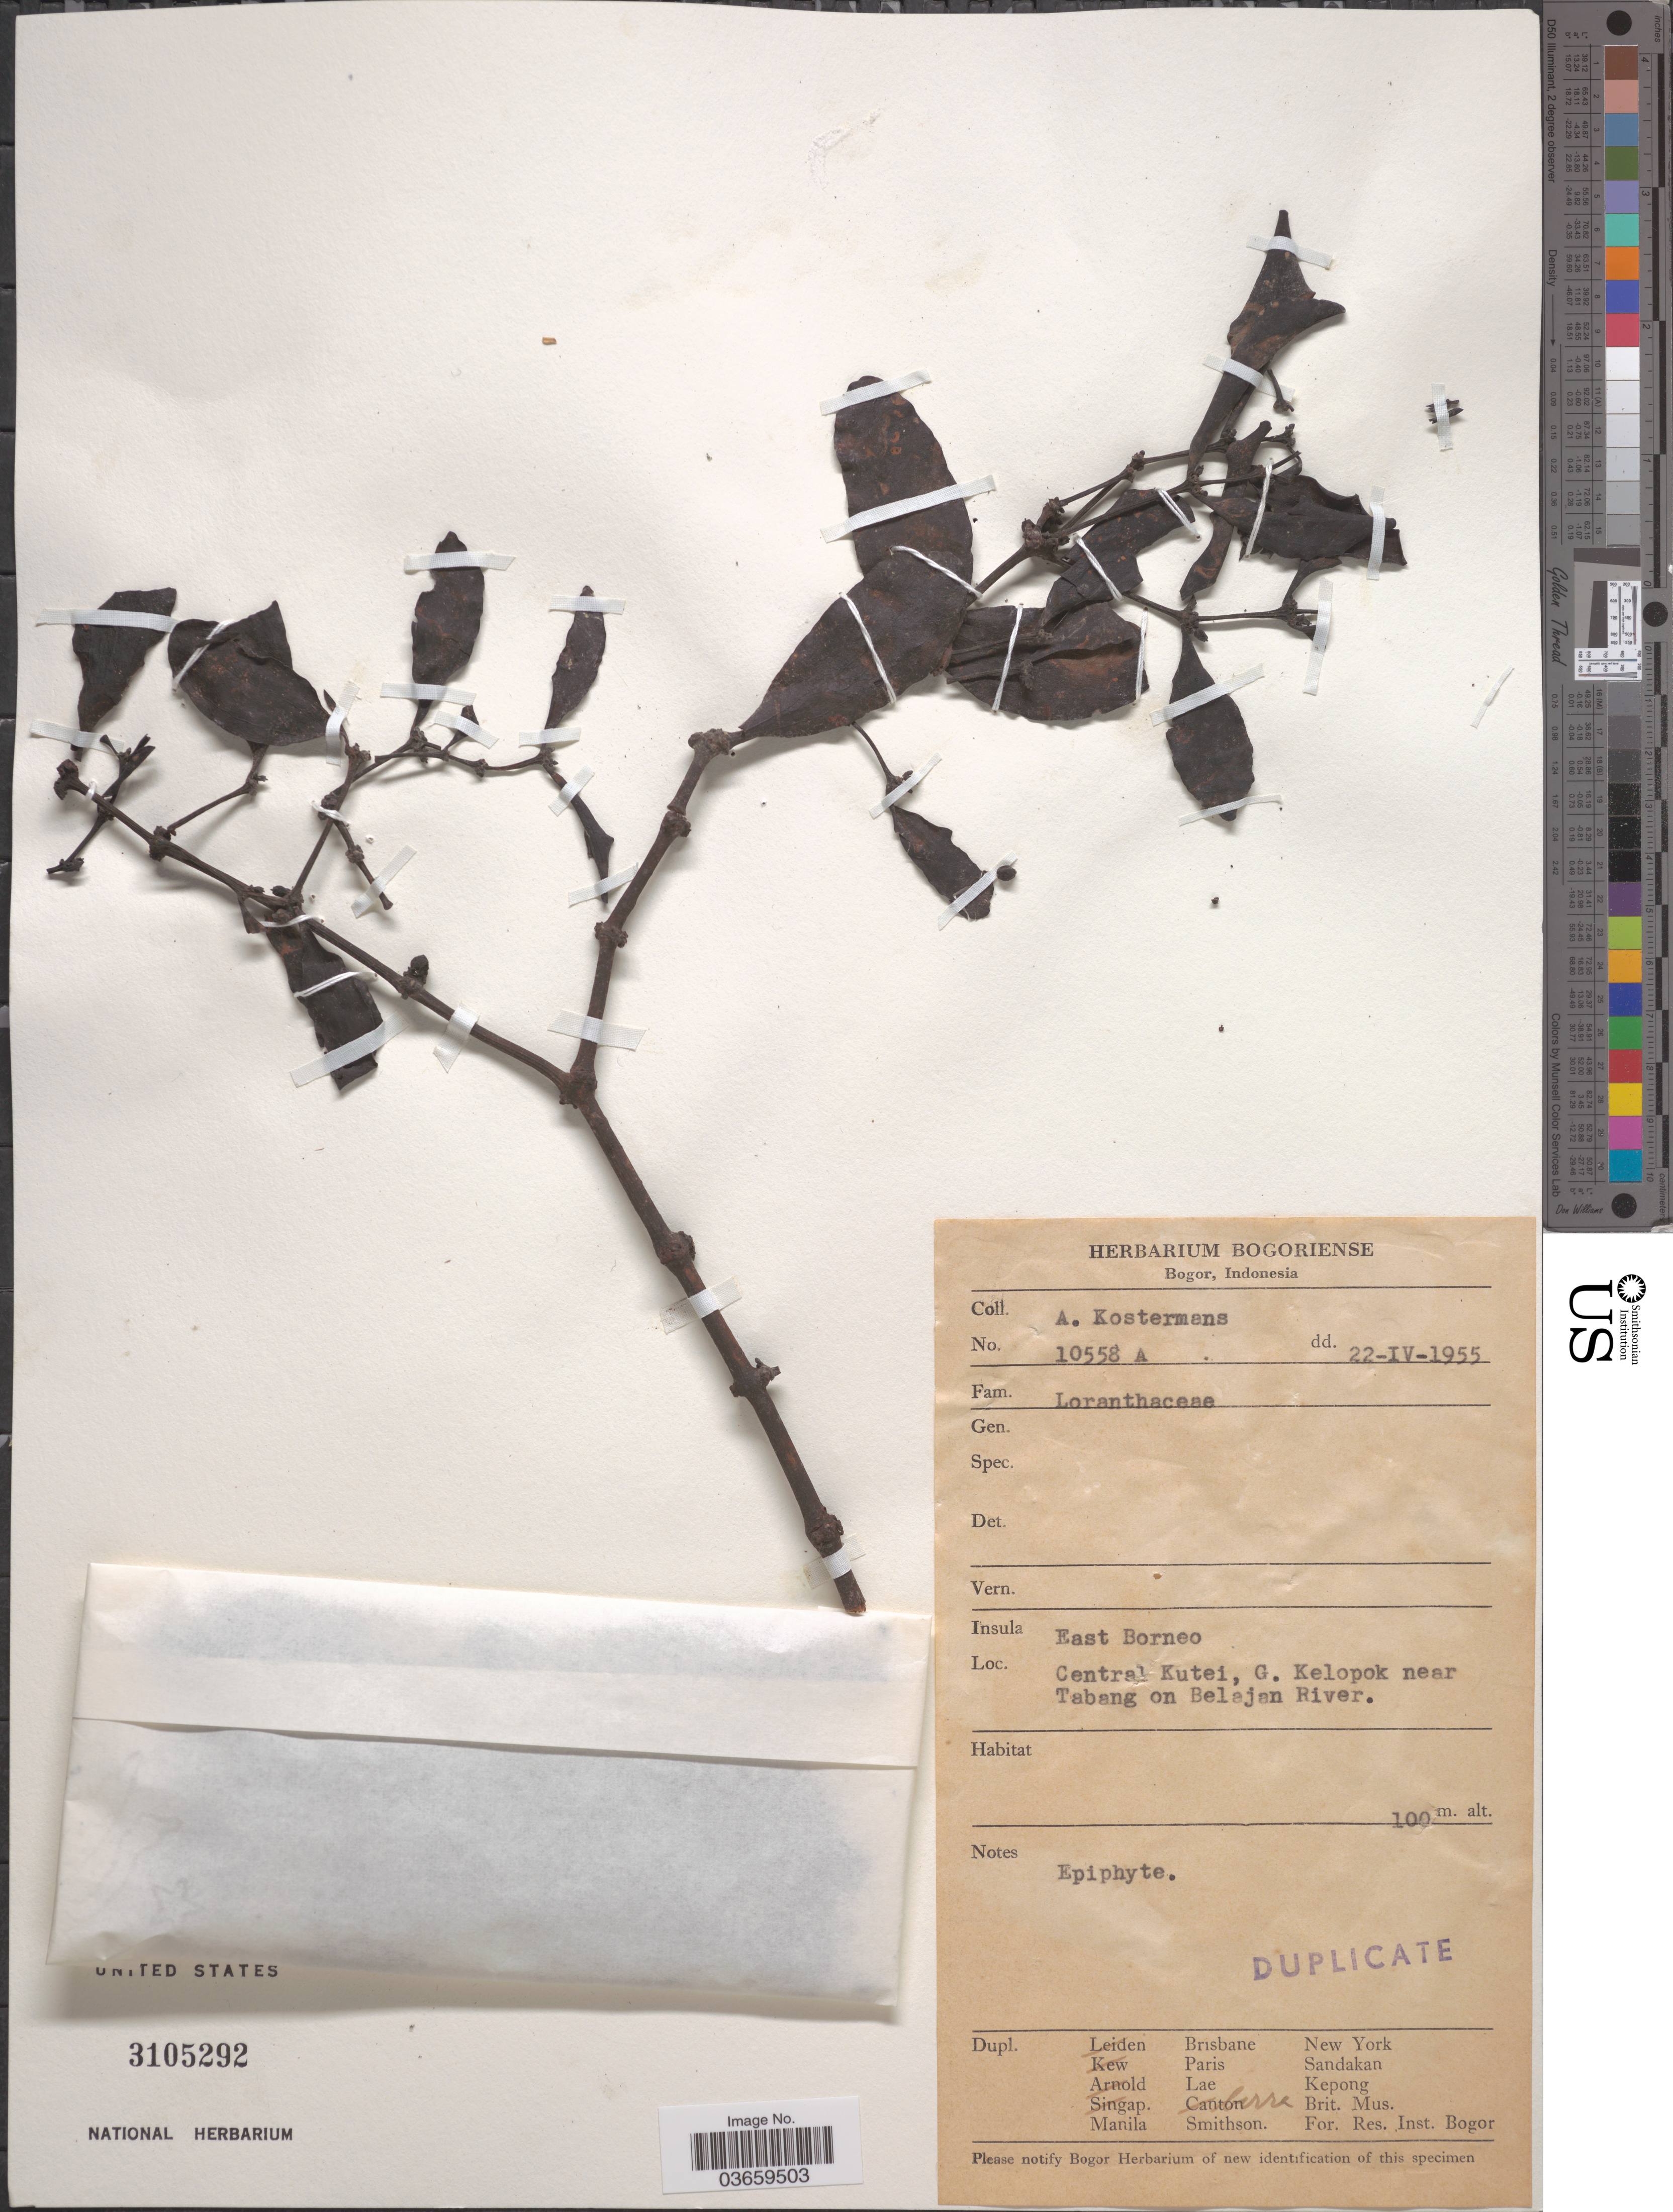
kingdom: Plantae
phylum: Tracheophyta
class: Magnoliopsida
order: Santalales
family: Loranthaceae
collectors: A. J. G. Kostermans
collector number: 10558 A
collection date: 1955-04-22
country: Indonesia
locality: East Borneo. Central Kutei, G. Kelopok near Tabang on Belajan River.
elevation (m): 100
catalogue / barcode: US 3105292